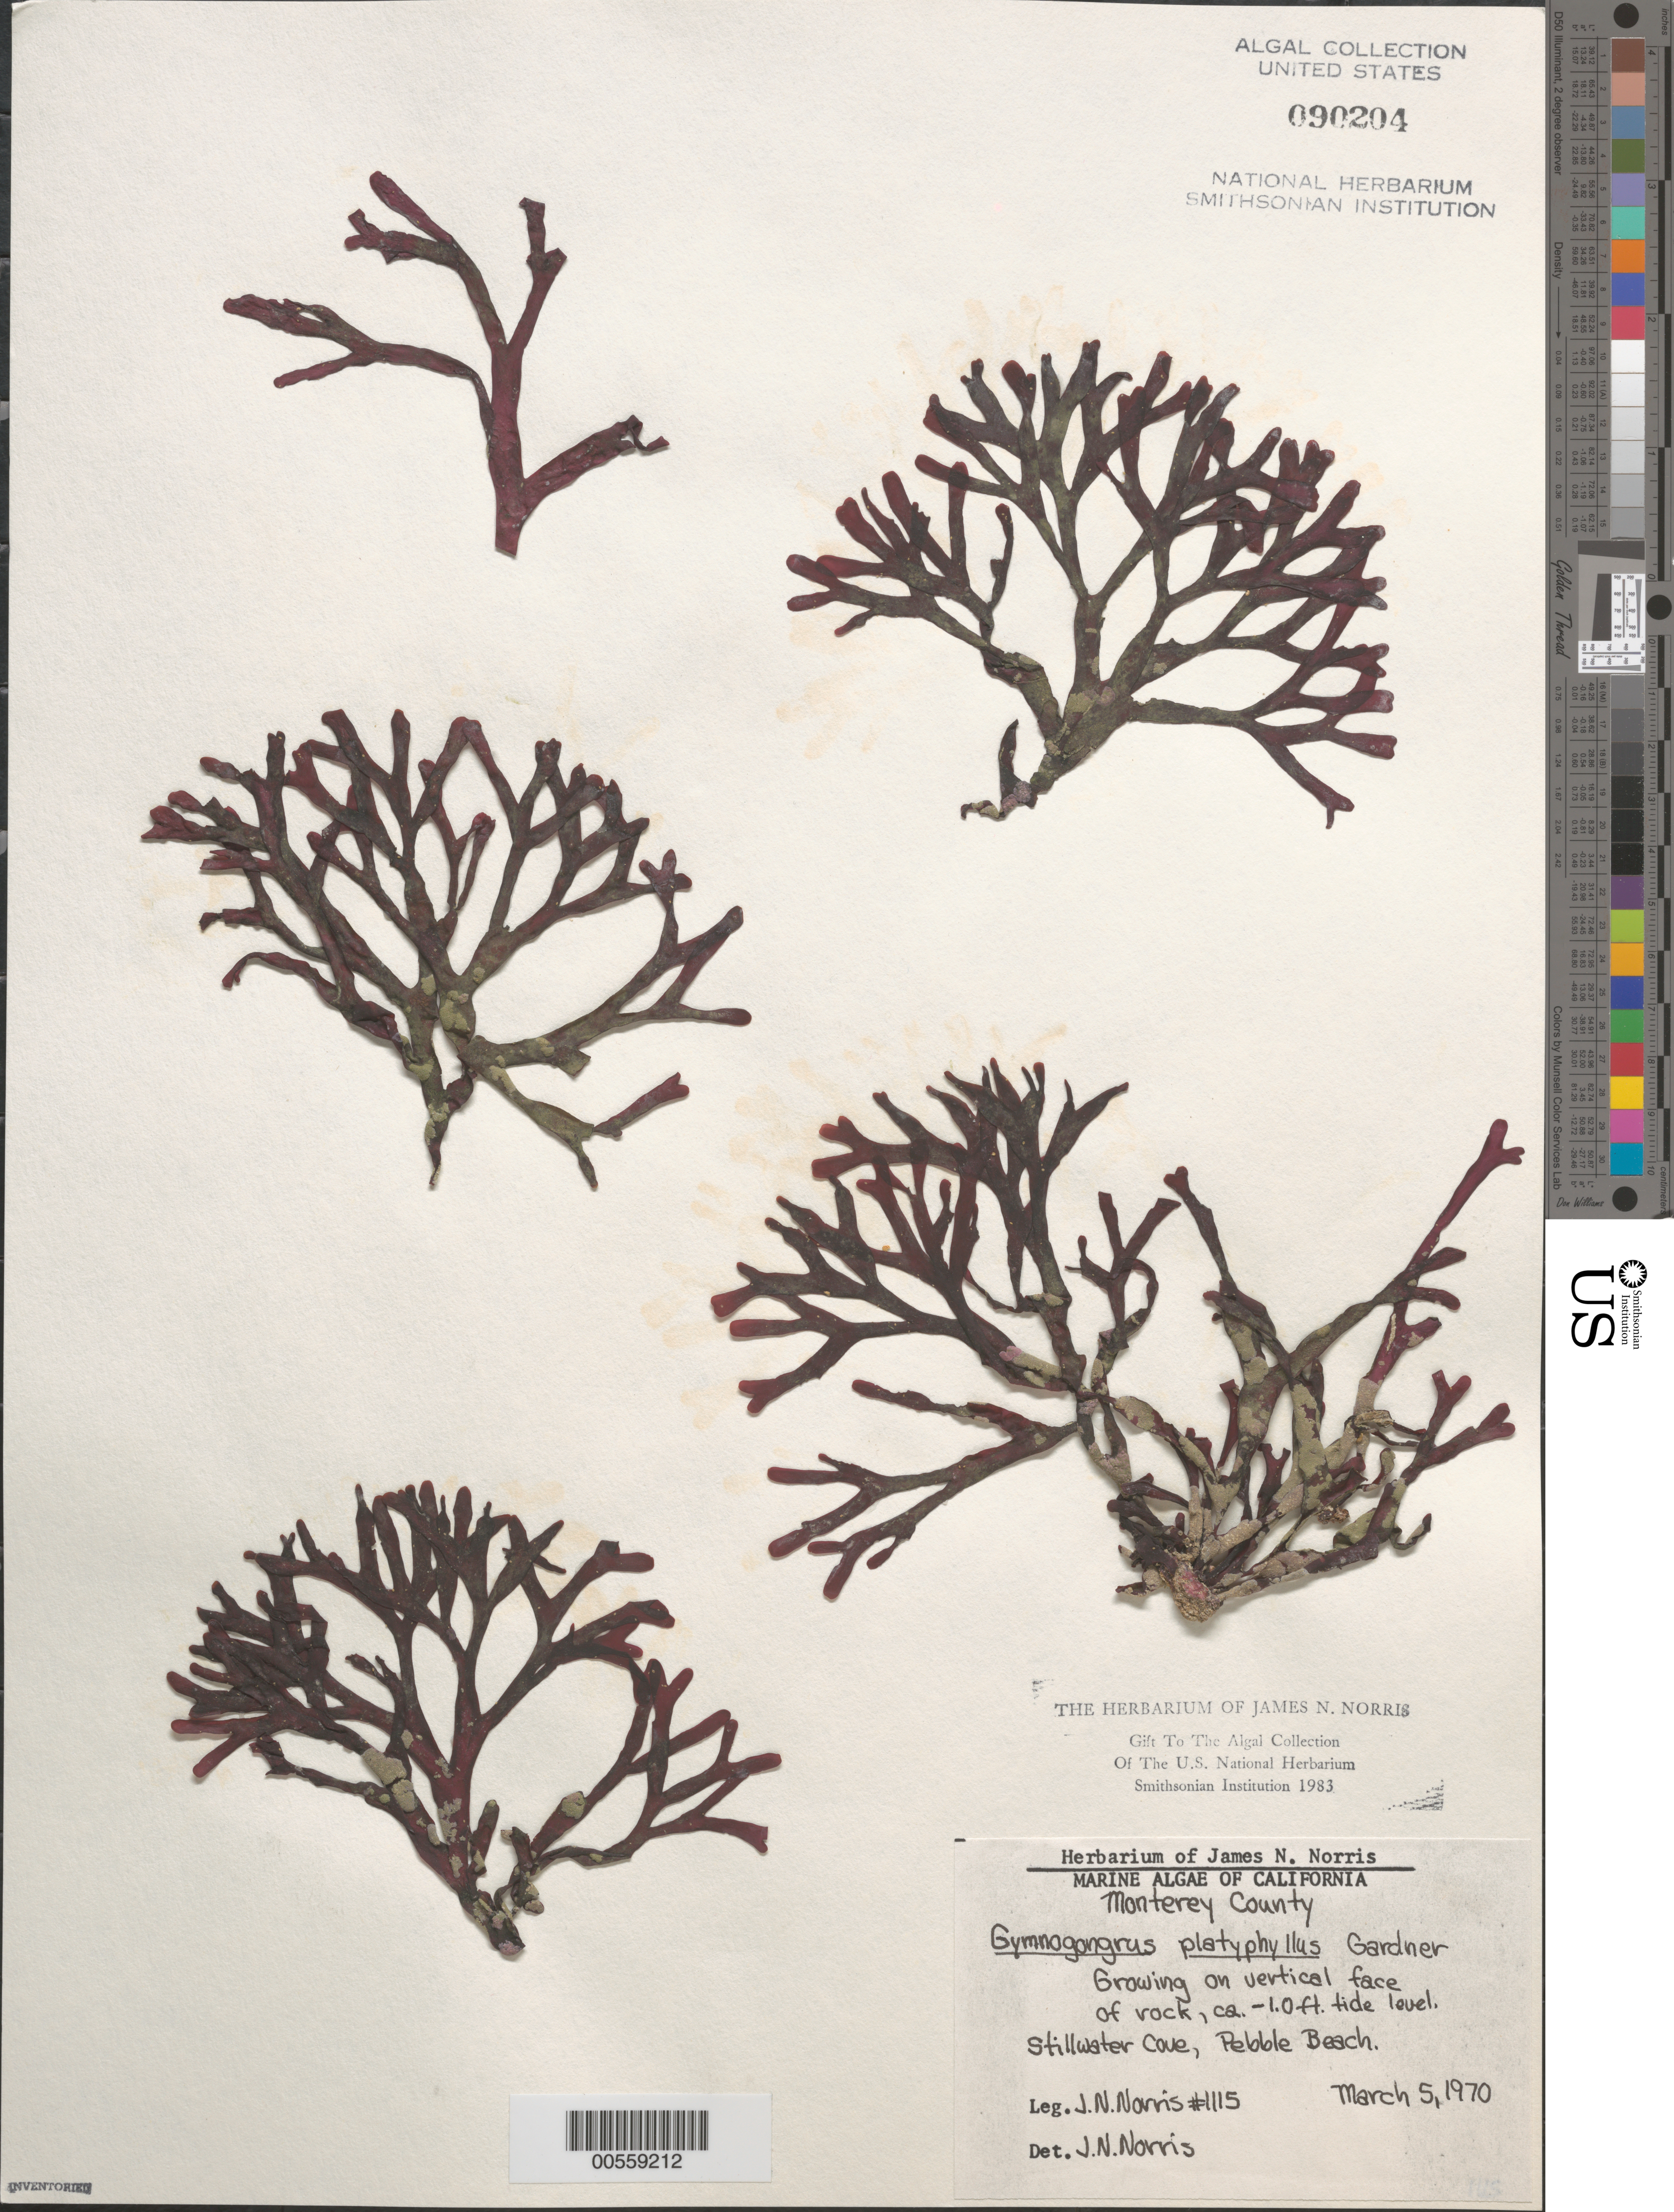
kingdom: Plantae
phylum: Rhodophyta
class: Florideophyceae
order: Gigartinales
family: Phyllophoraceae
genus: Gymnogongrus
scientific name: Gymnogongrus platyphyllus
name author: N.L. Gardner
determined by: Norris, James N.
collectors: J. N. Norris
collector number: JN-1115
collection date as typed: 05 Mar 1970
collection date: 1970-03-05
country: United States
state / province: California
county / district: Monterey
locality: Stillwater Cove, Pebble Beach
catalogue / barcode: US 90204